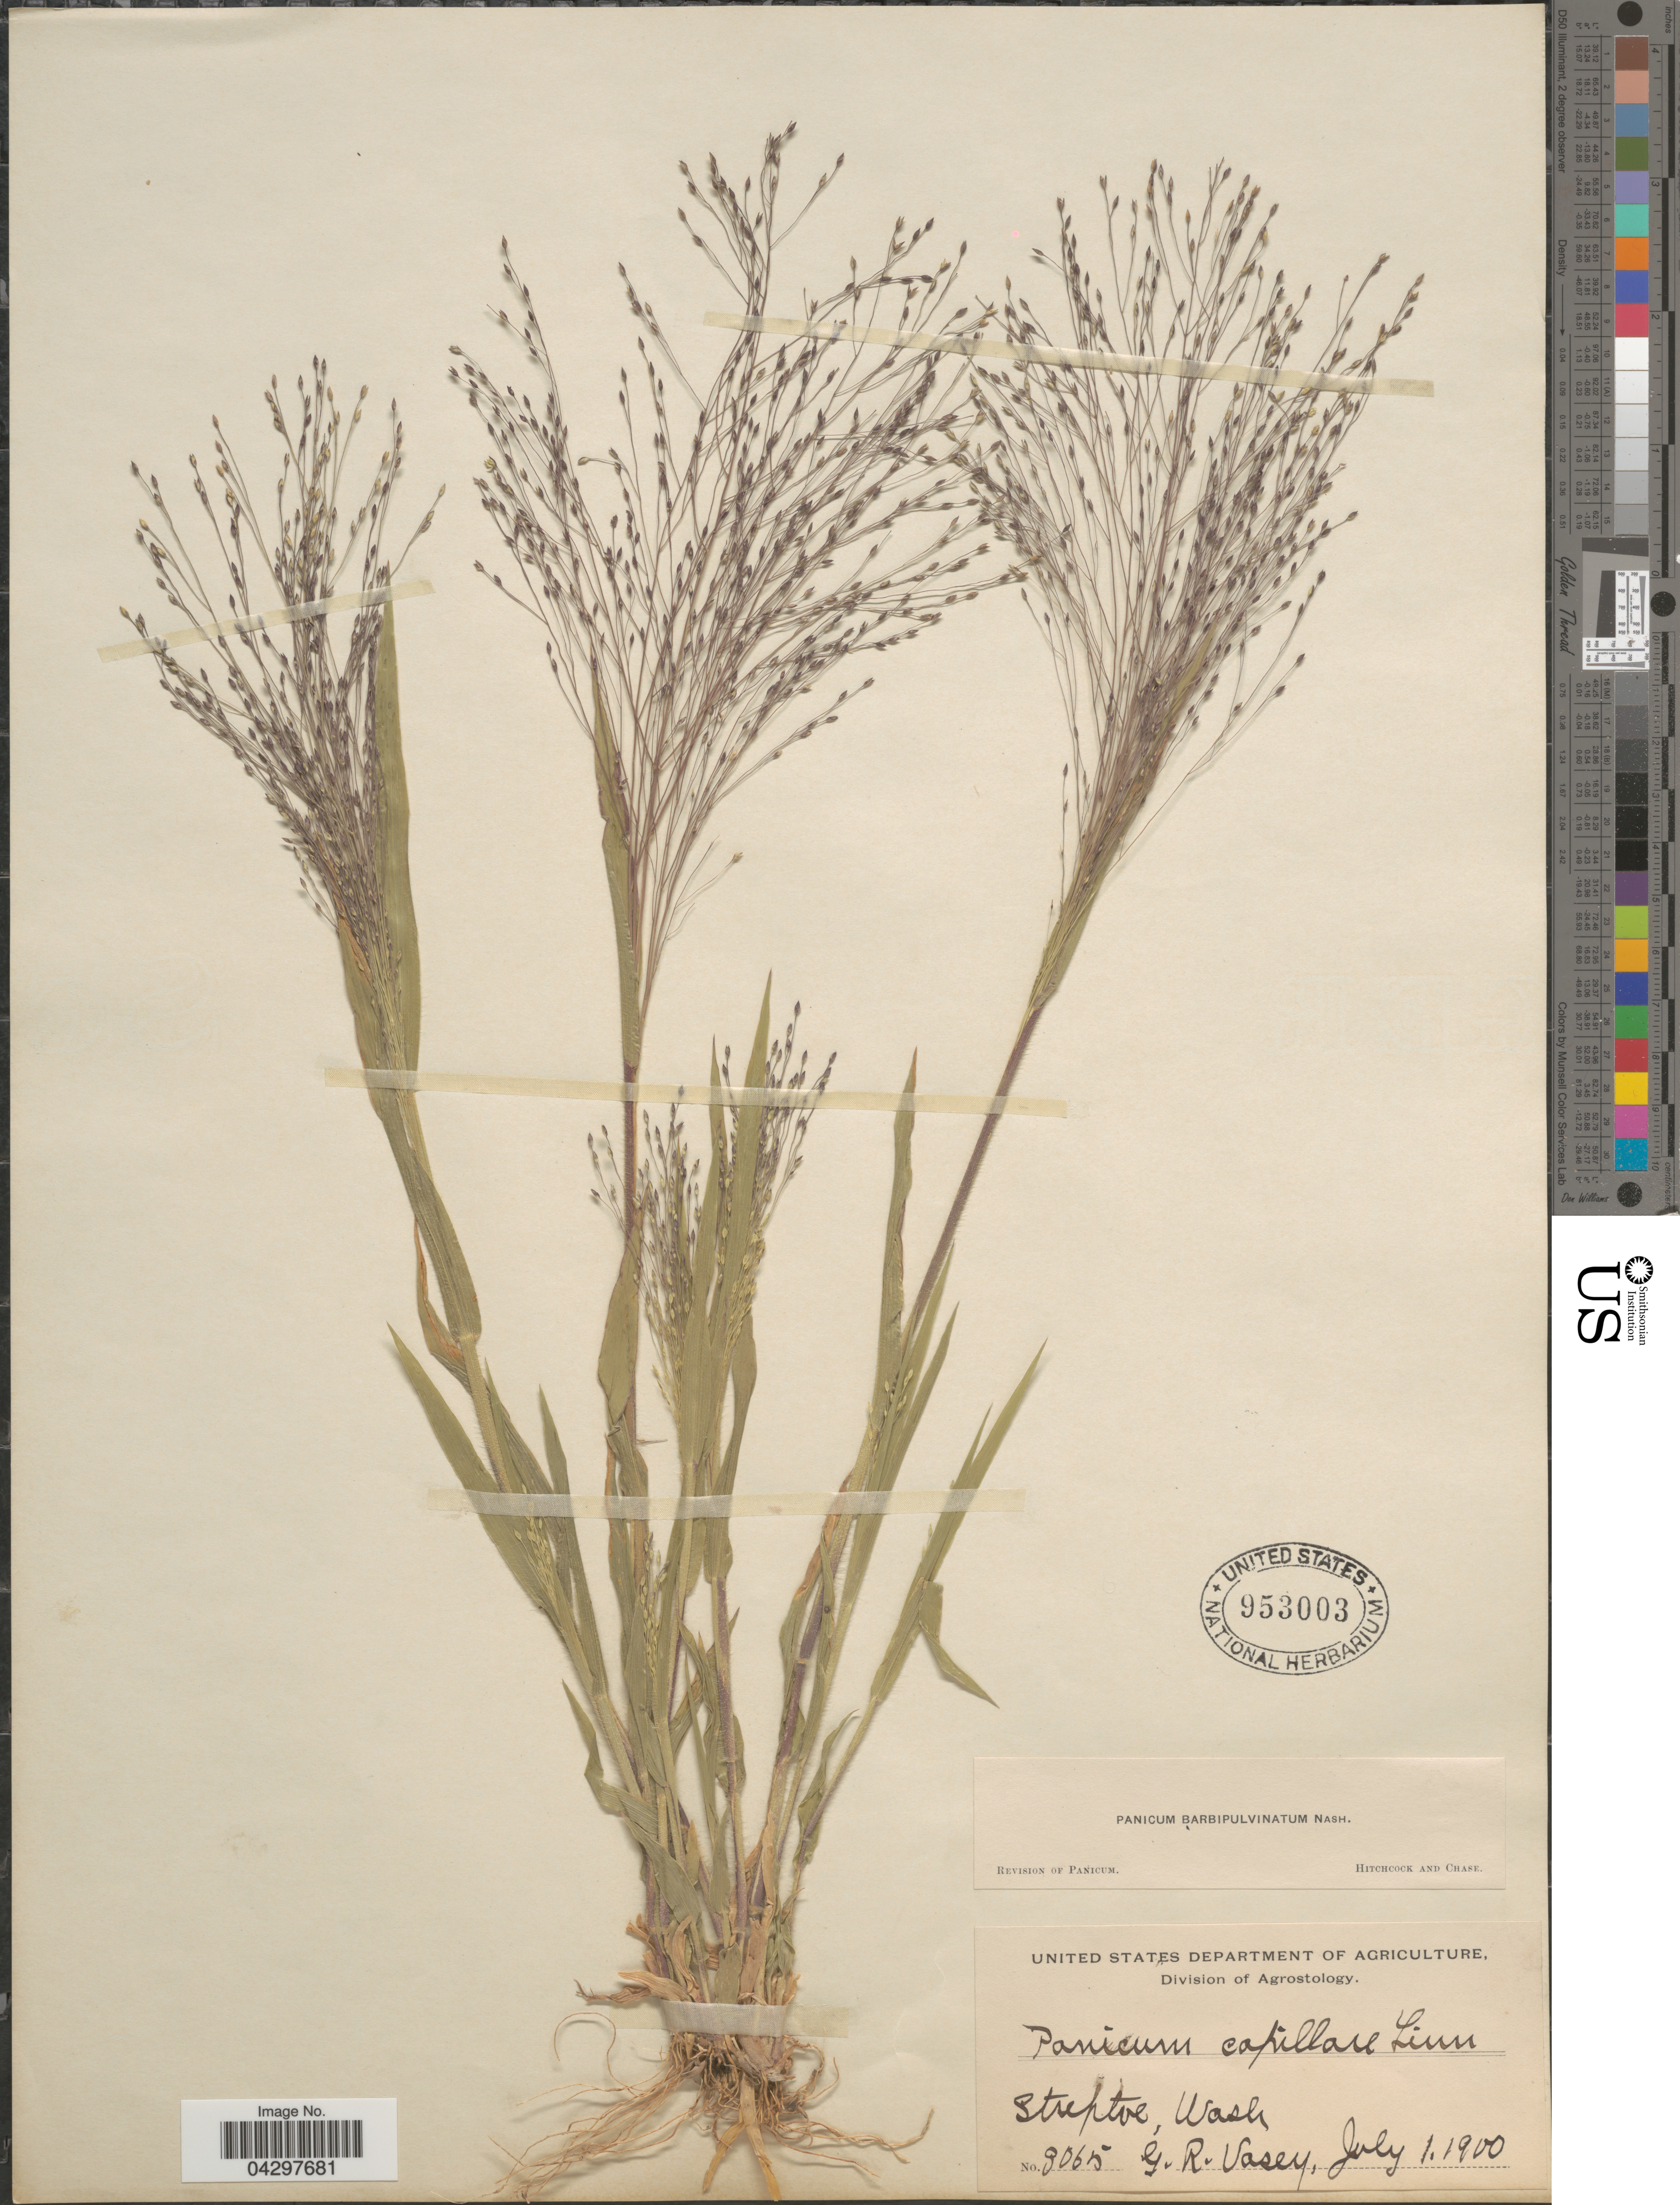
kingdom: Plantae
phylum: Tracheophyta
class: Liliopsida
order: Poales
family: Poaceae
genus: Panicum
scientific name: Panicum capillare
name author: L.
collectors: G. R. Vasey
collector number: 3065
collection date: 1900-07-01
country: United States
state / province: Washington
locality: Streptoe.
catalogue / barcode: US 953003